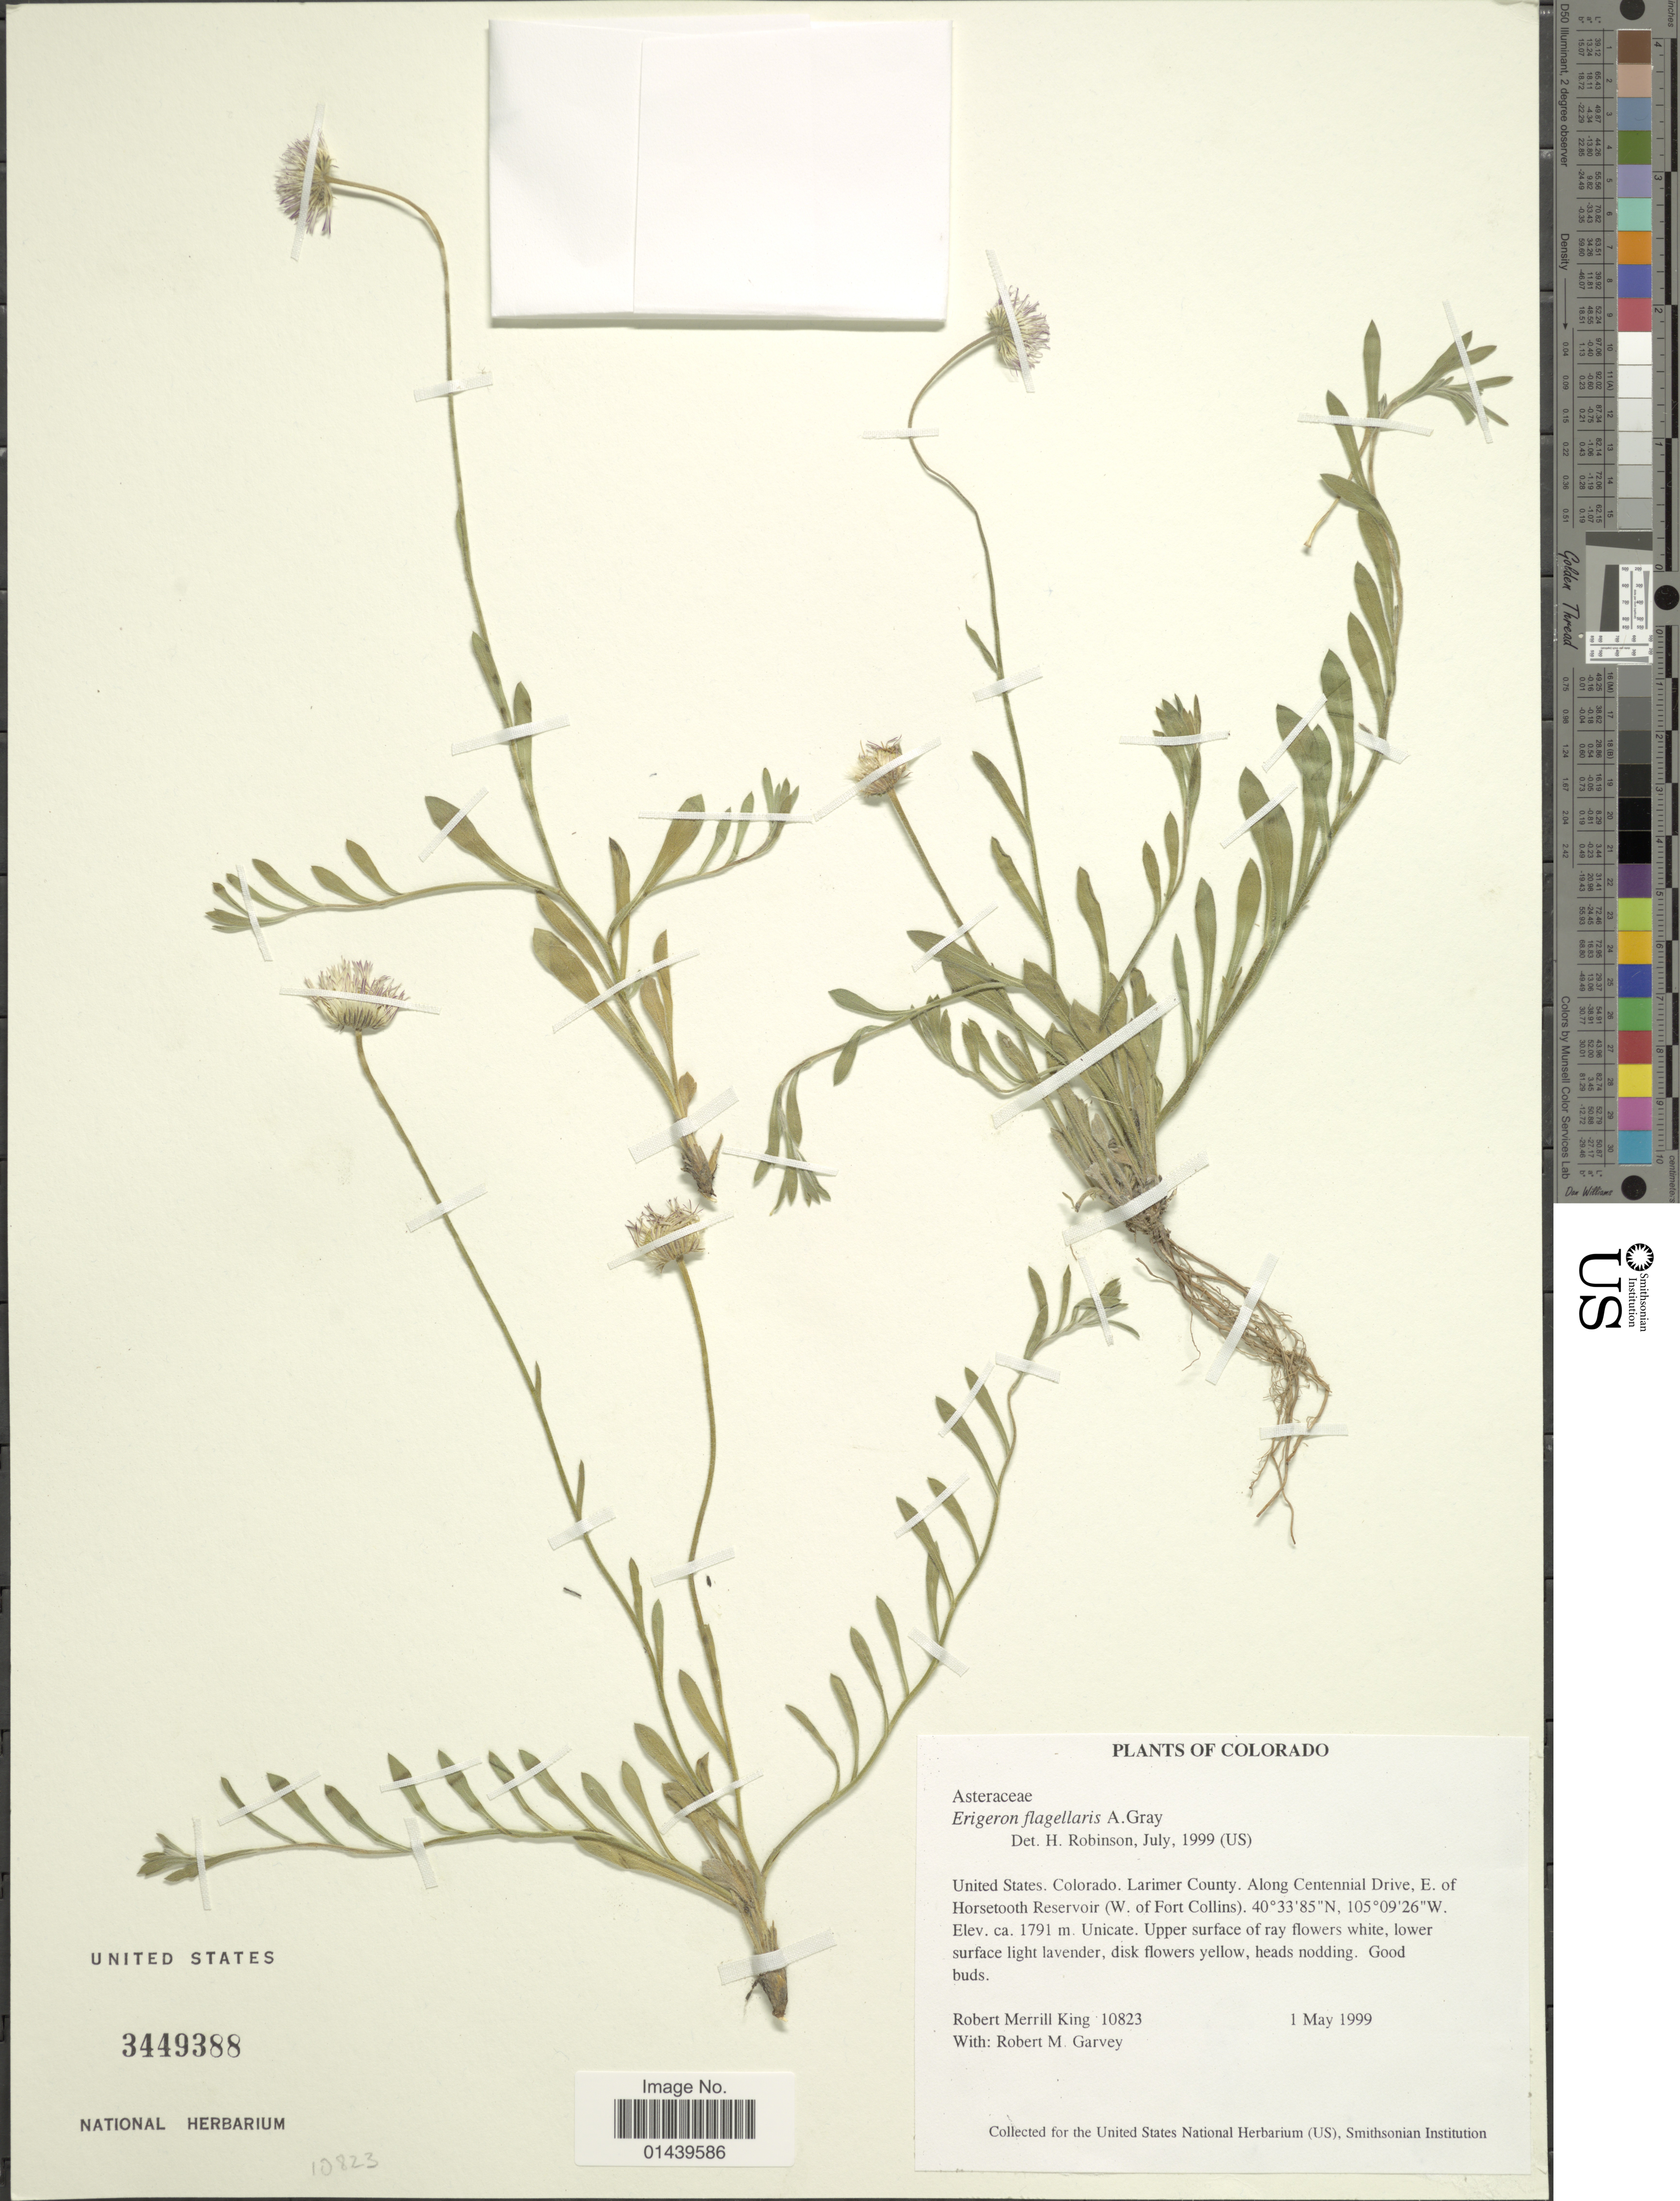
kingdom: Plantae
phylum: Tracheophyta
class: Magnoliopsida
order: Asterales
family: Asteraceae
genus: Erigeron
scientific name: Erigeron pumilus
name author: Nutt.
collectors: R. M. King & R. Garvey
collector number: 10823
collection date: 1999-05-01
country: United States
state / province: Colorado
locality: Larimer County. Along Centinennial Drive, E. of Horsetooth Reservoir (W. of Fort Collins).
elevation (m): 1791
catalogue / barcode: US 3449388